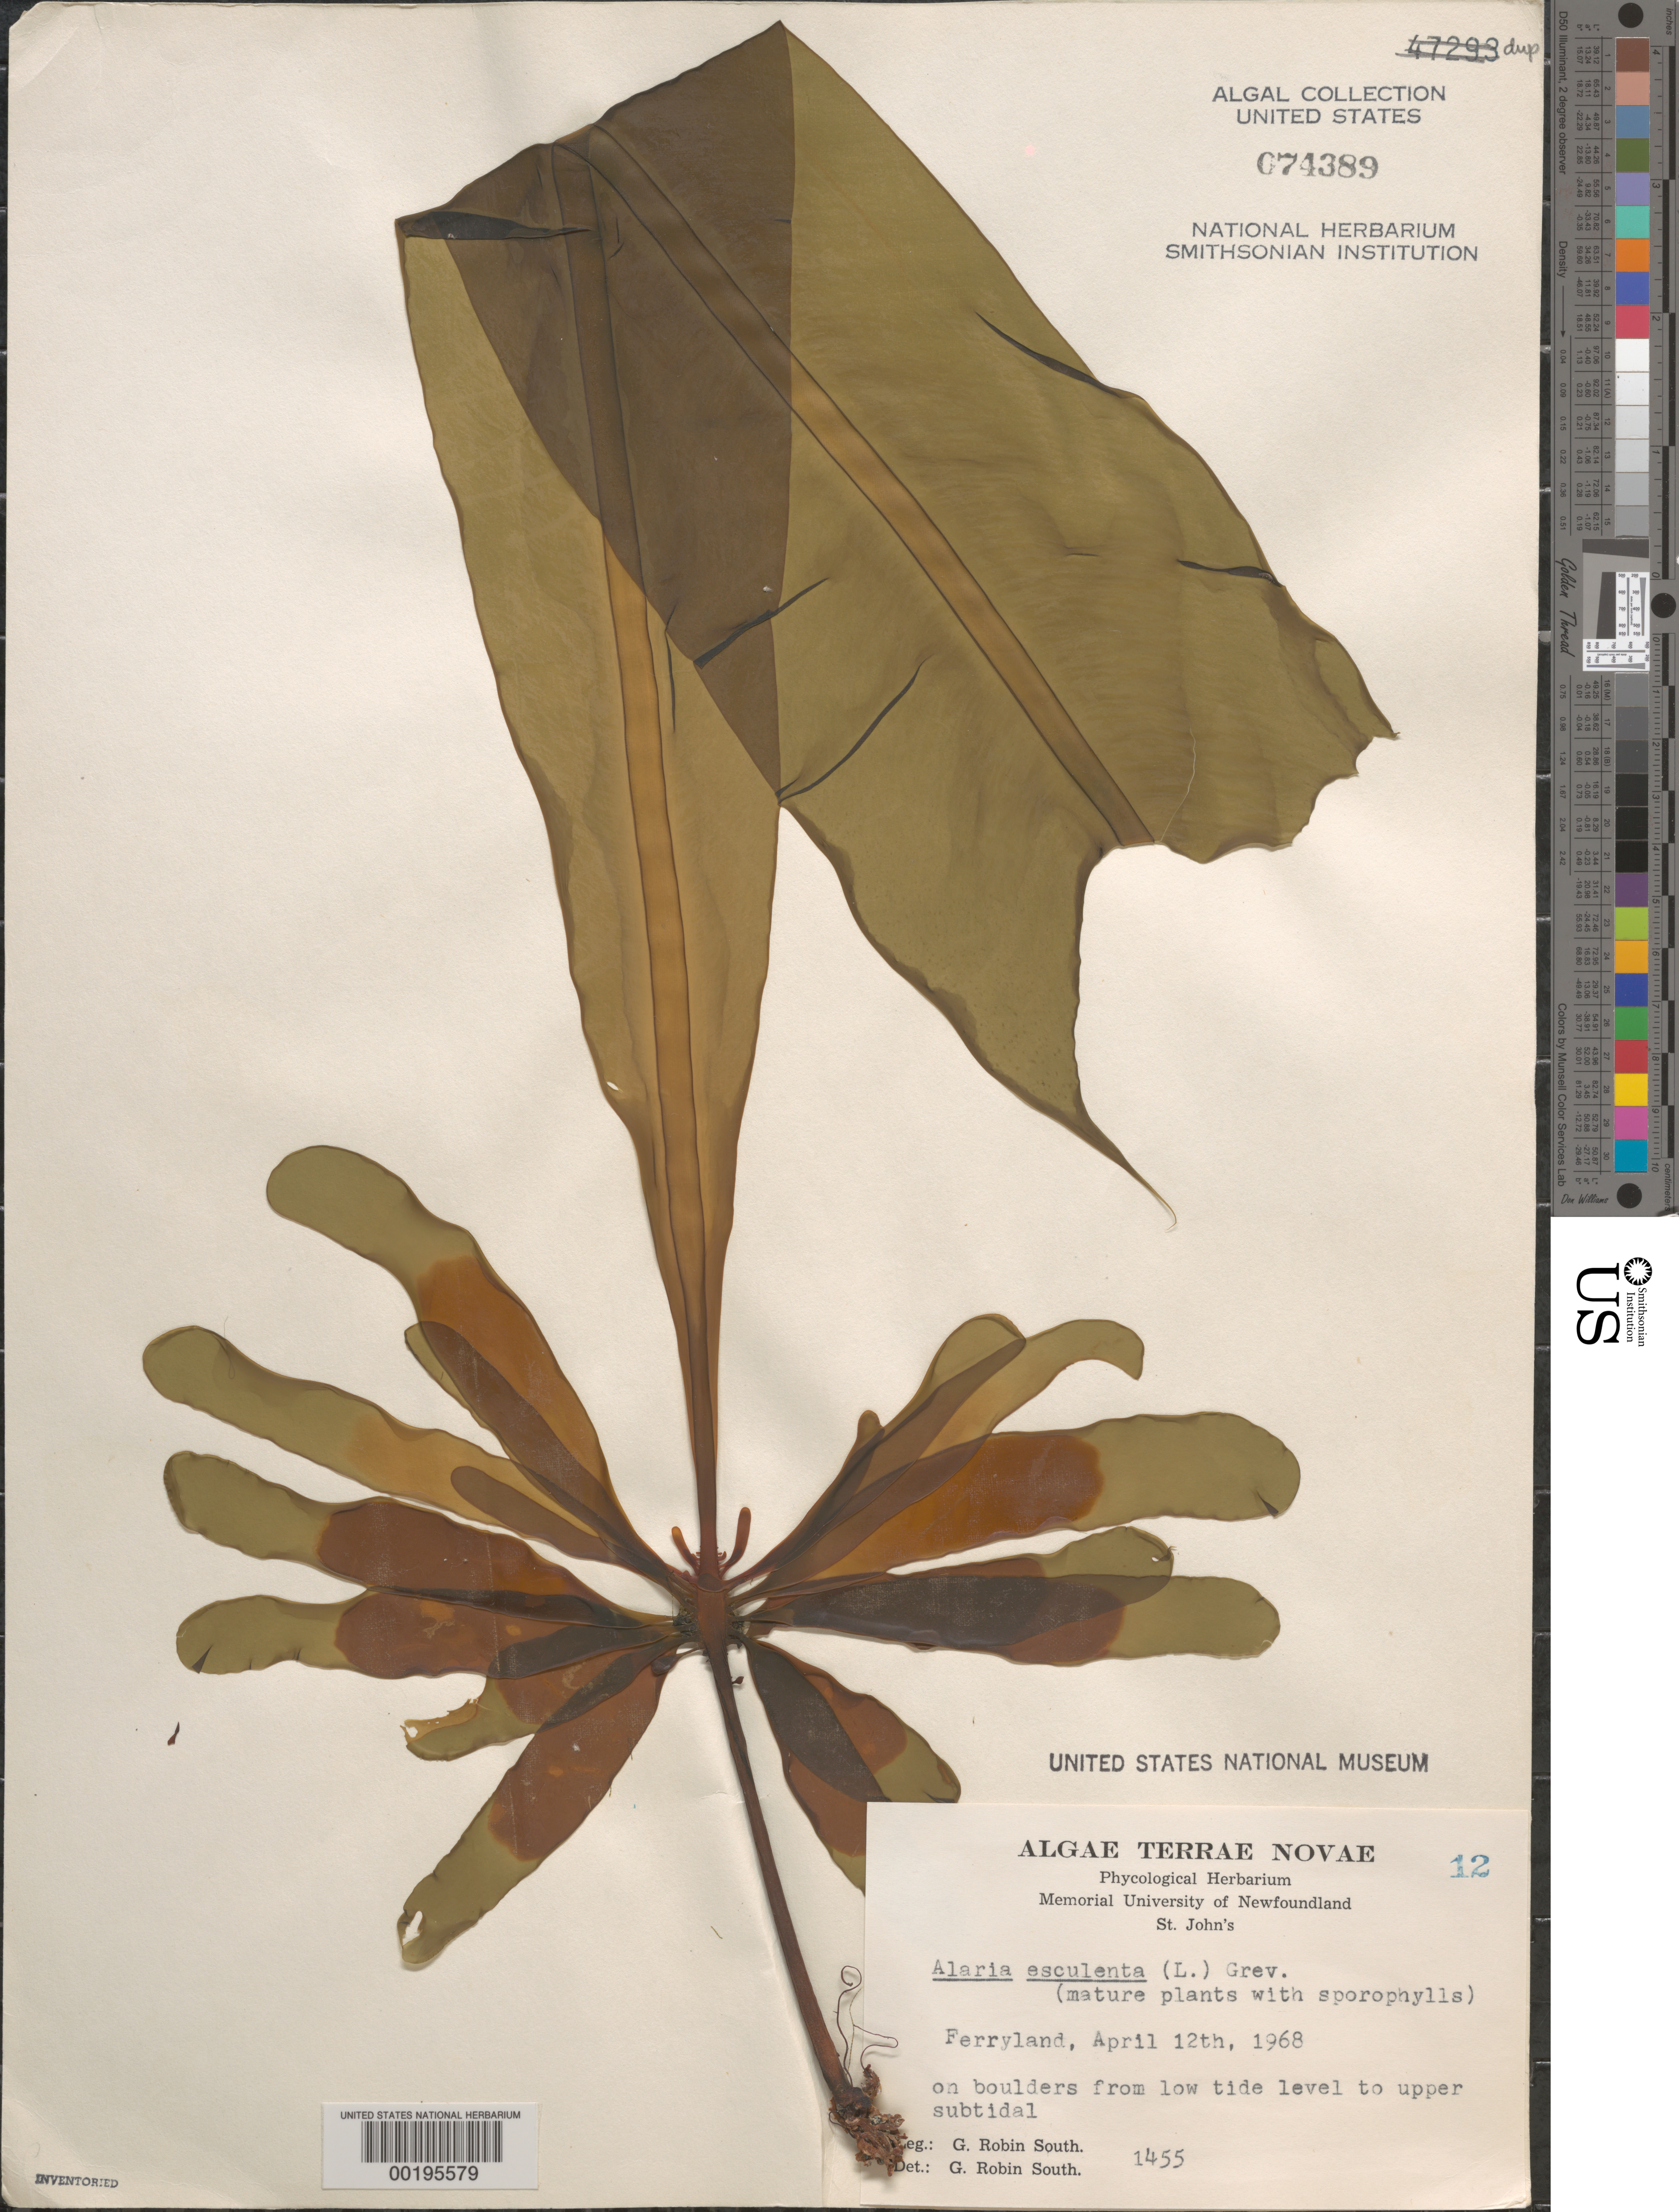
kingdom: Chromista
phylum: Ochrophyta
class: Phaeophyceae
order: Laminariales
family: Alariaceae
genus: Alaria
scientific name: Alaria esculenta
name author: (L.) Greville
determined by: South, G. R.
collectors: G. R. South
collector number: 1455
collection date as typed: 12 Apr 1968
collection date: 1968-04-12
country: Canada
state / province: Newfoundland and Labrador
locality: Ferryland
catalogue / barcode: US 74389